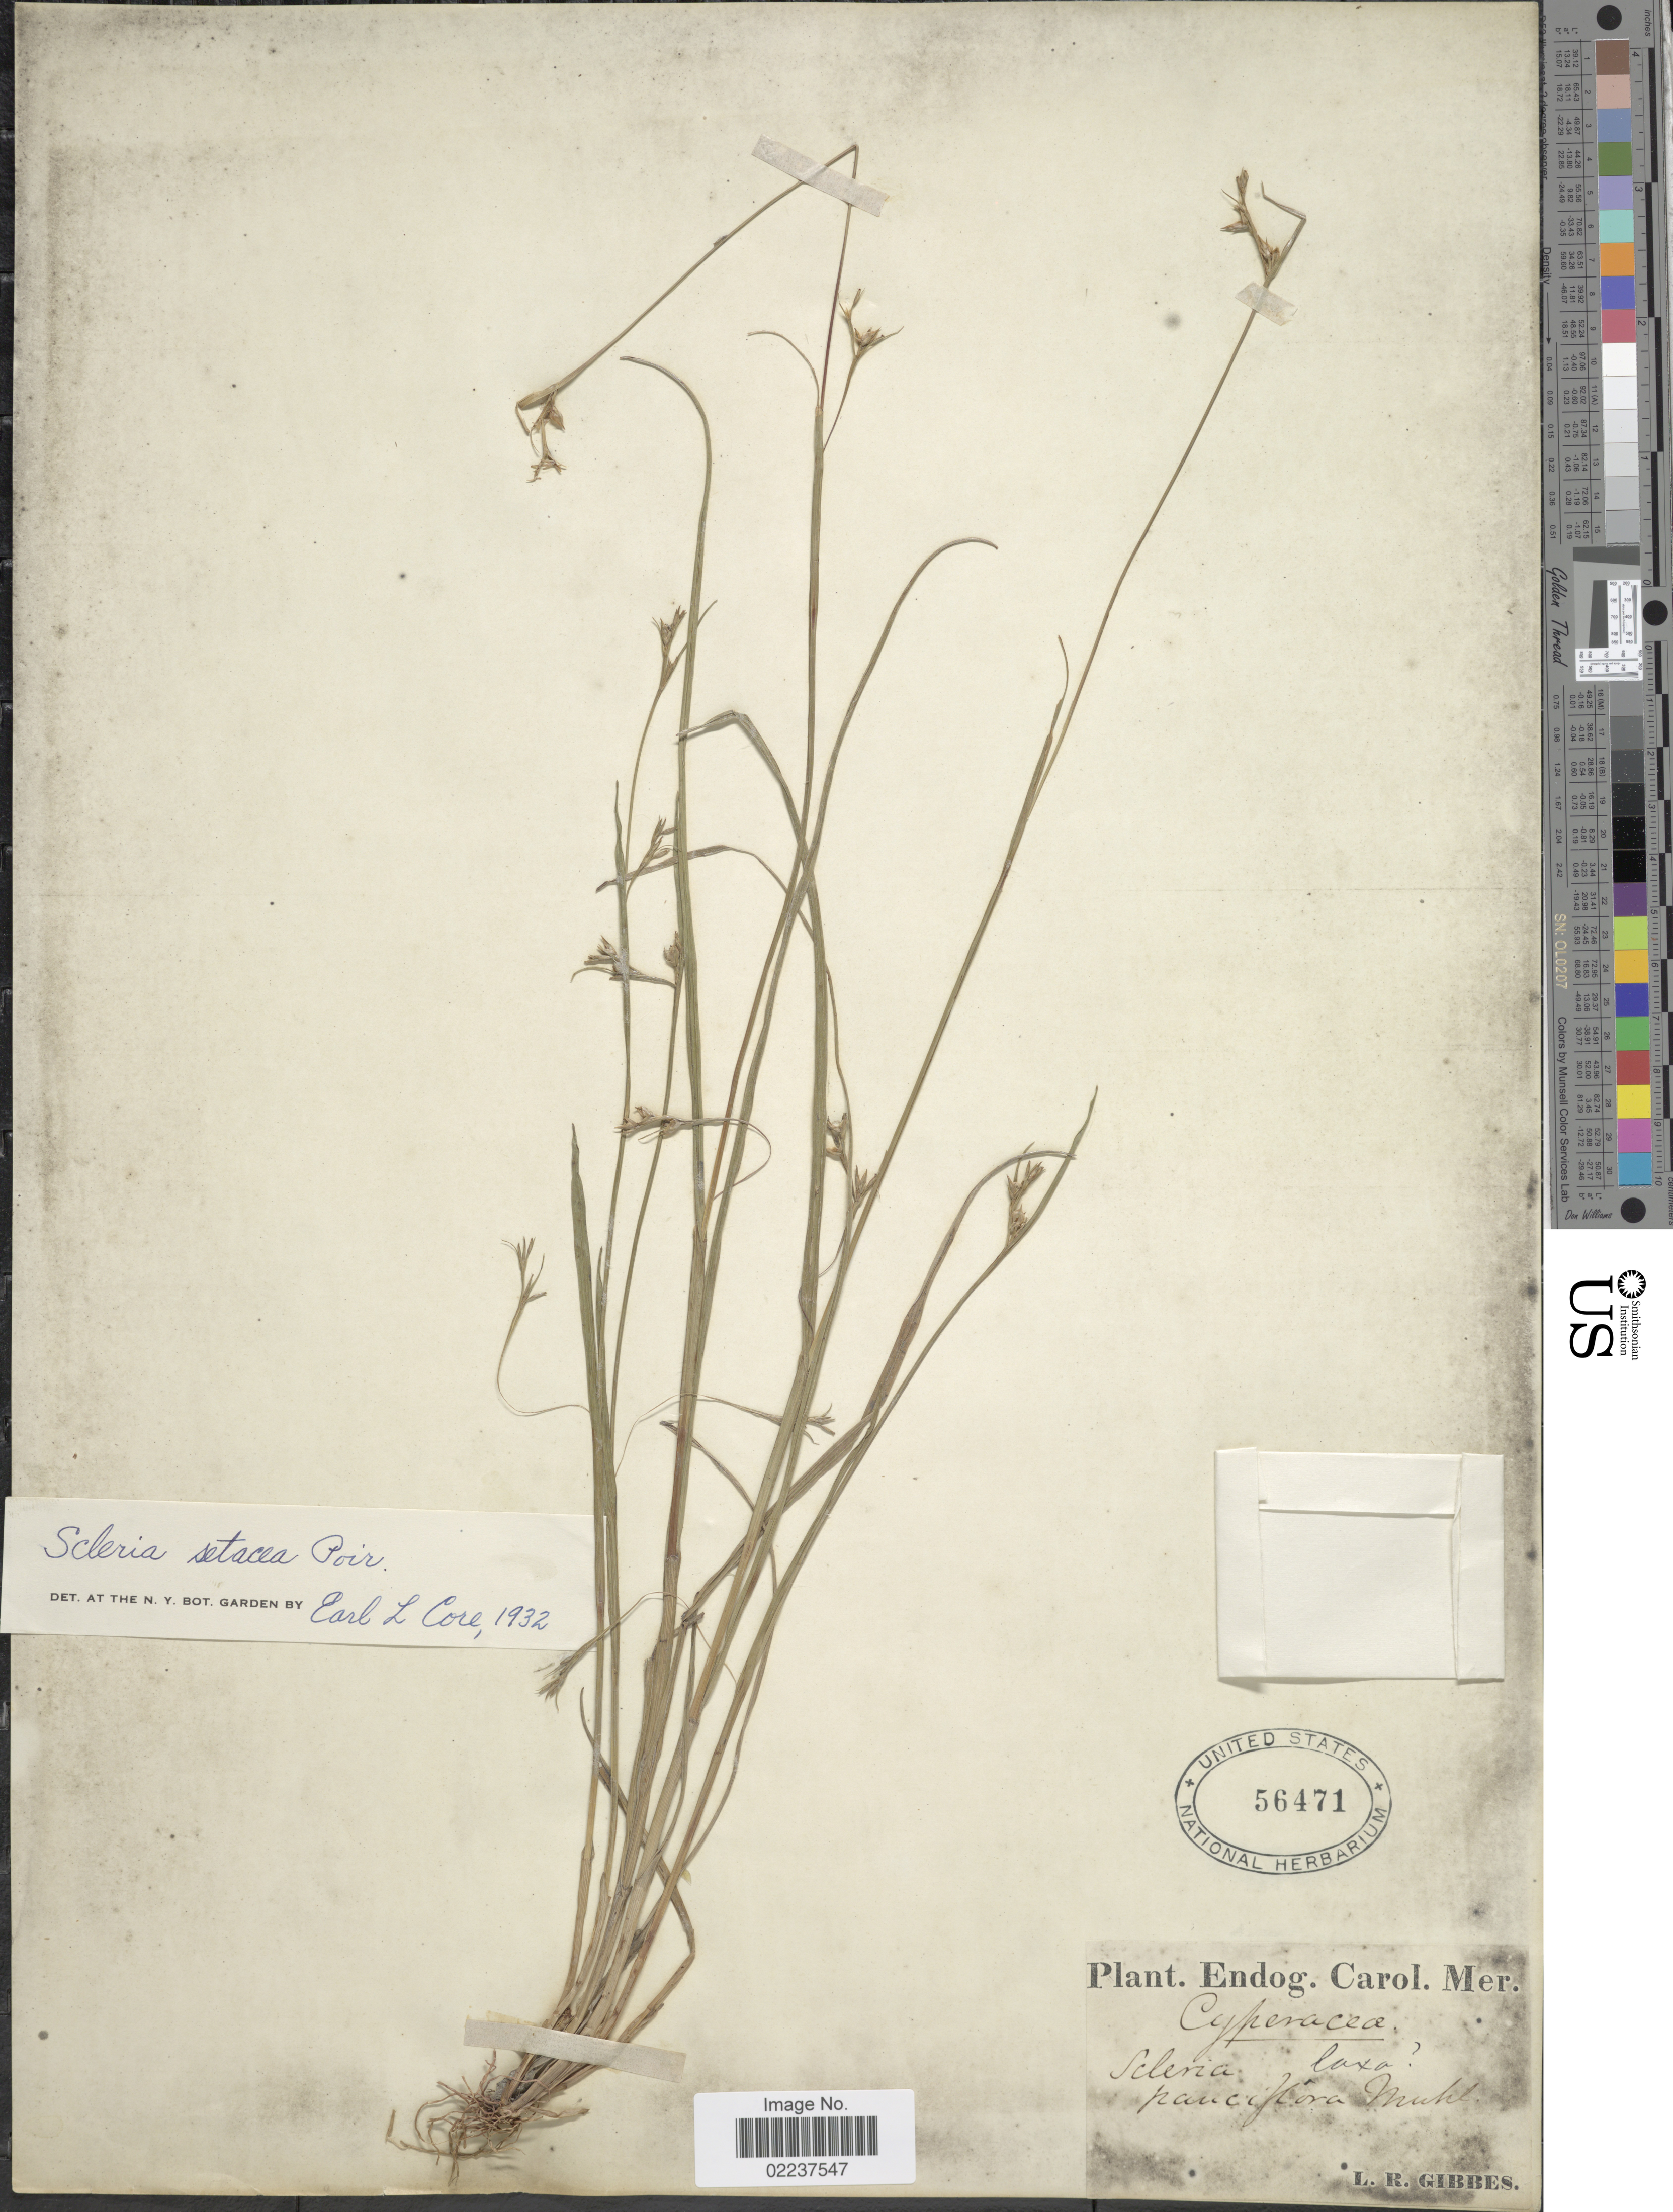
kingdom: Plantae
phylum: Tracheophyta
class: Liliopsida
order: Poales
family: Cyperaceae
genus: Scleria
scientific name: Scleria muehlenbergii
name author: Steud.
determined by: Strong, Mark T., (BOT), Smithsonian Institution - National Museum of Natural History (UNITED STATES)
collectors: L. Gibbes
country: United States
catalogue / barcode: US 56471